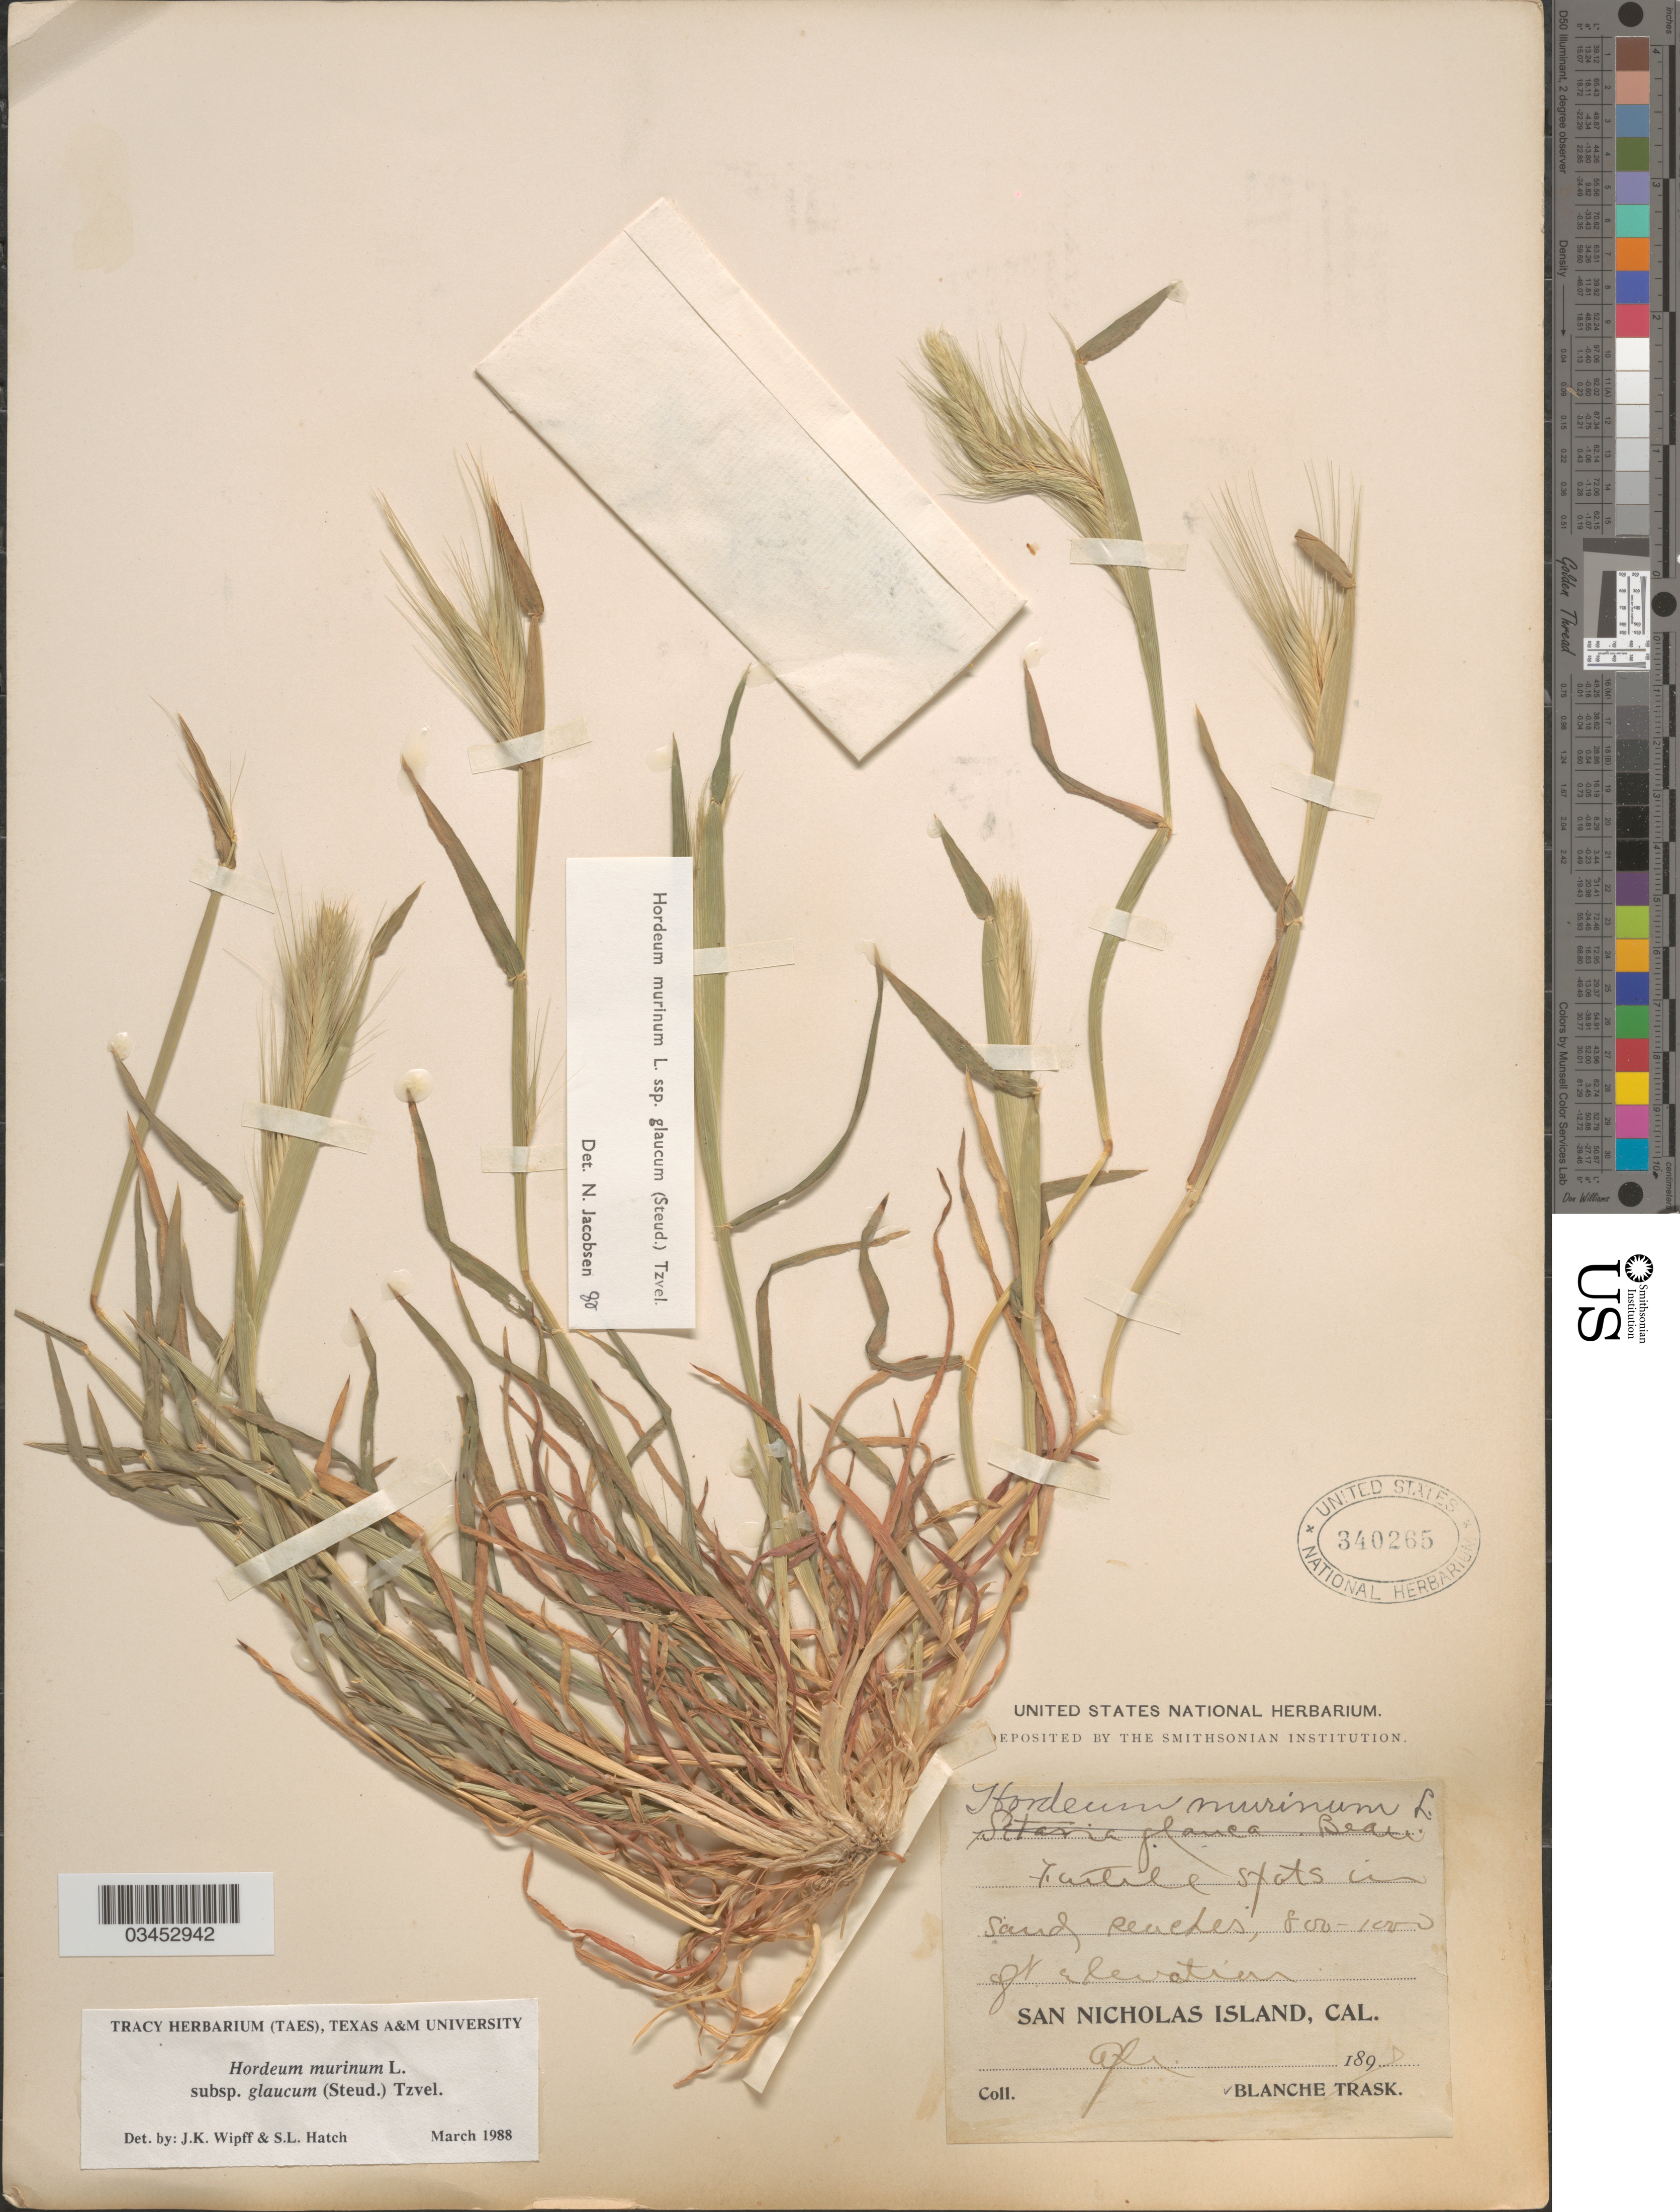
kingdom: Plantae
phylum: Tracheophyta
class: Liliopsida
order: Poales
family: Poaceae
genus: Hordeum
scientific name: Hordeum murinum subsp. glaucum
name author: (Steud.) Tzvelev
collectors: B. Trask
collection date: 1897-04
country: United States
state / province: California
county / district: Ventura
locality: San Nicholas Island.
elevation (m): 244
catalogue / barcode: US 340265